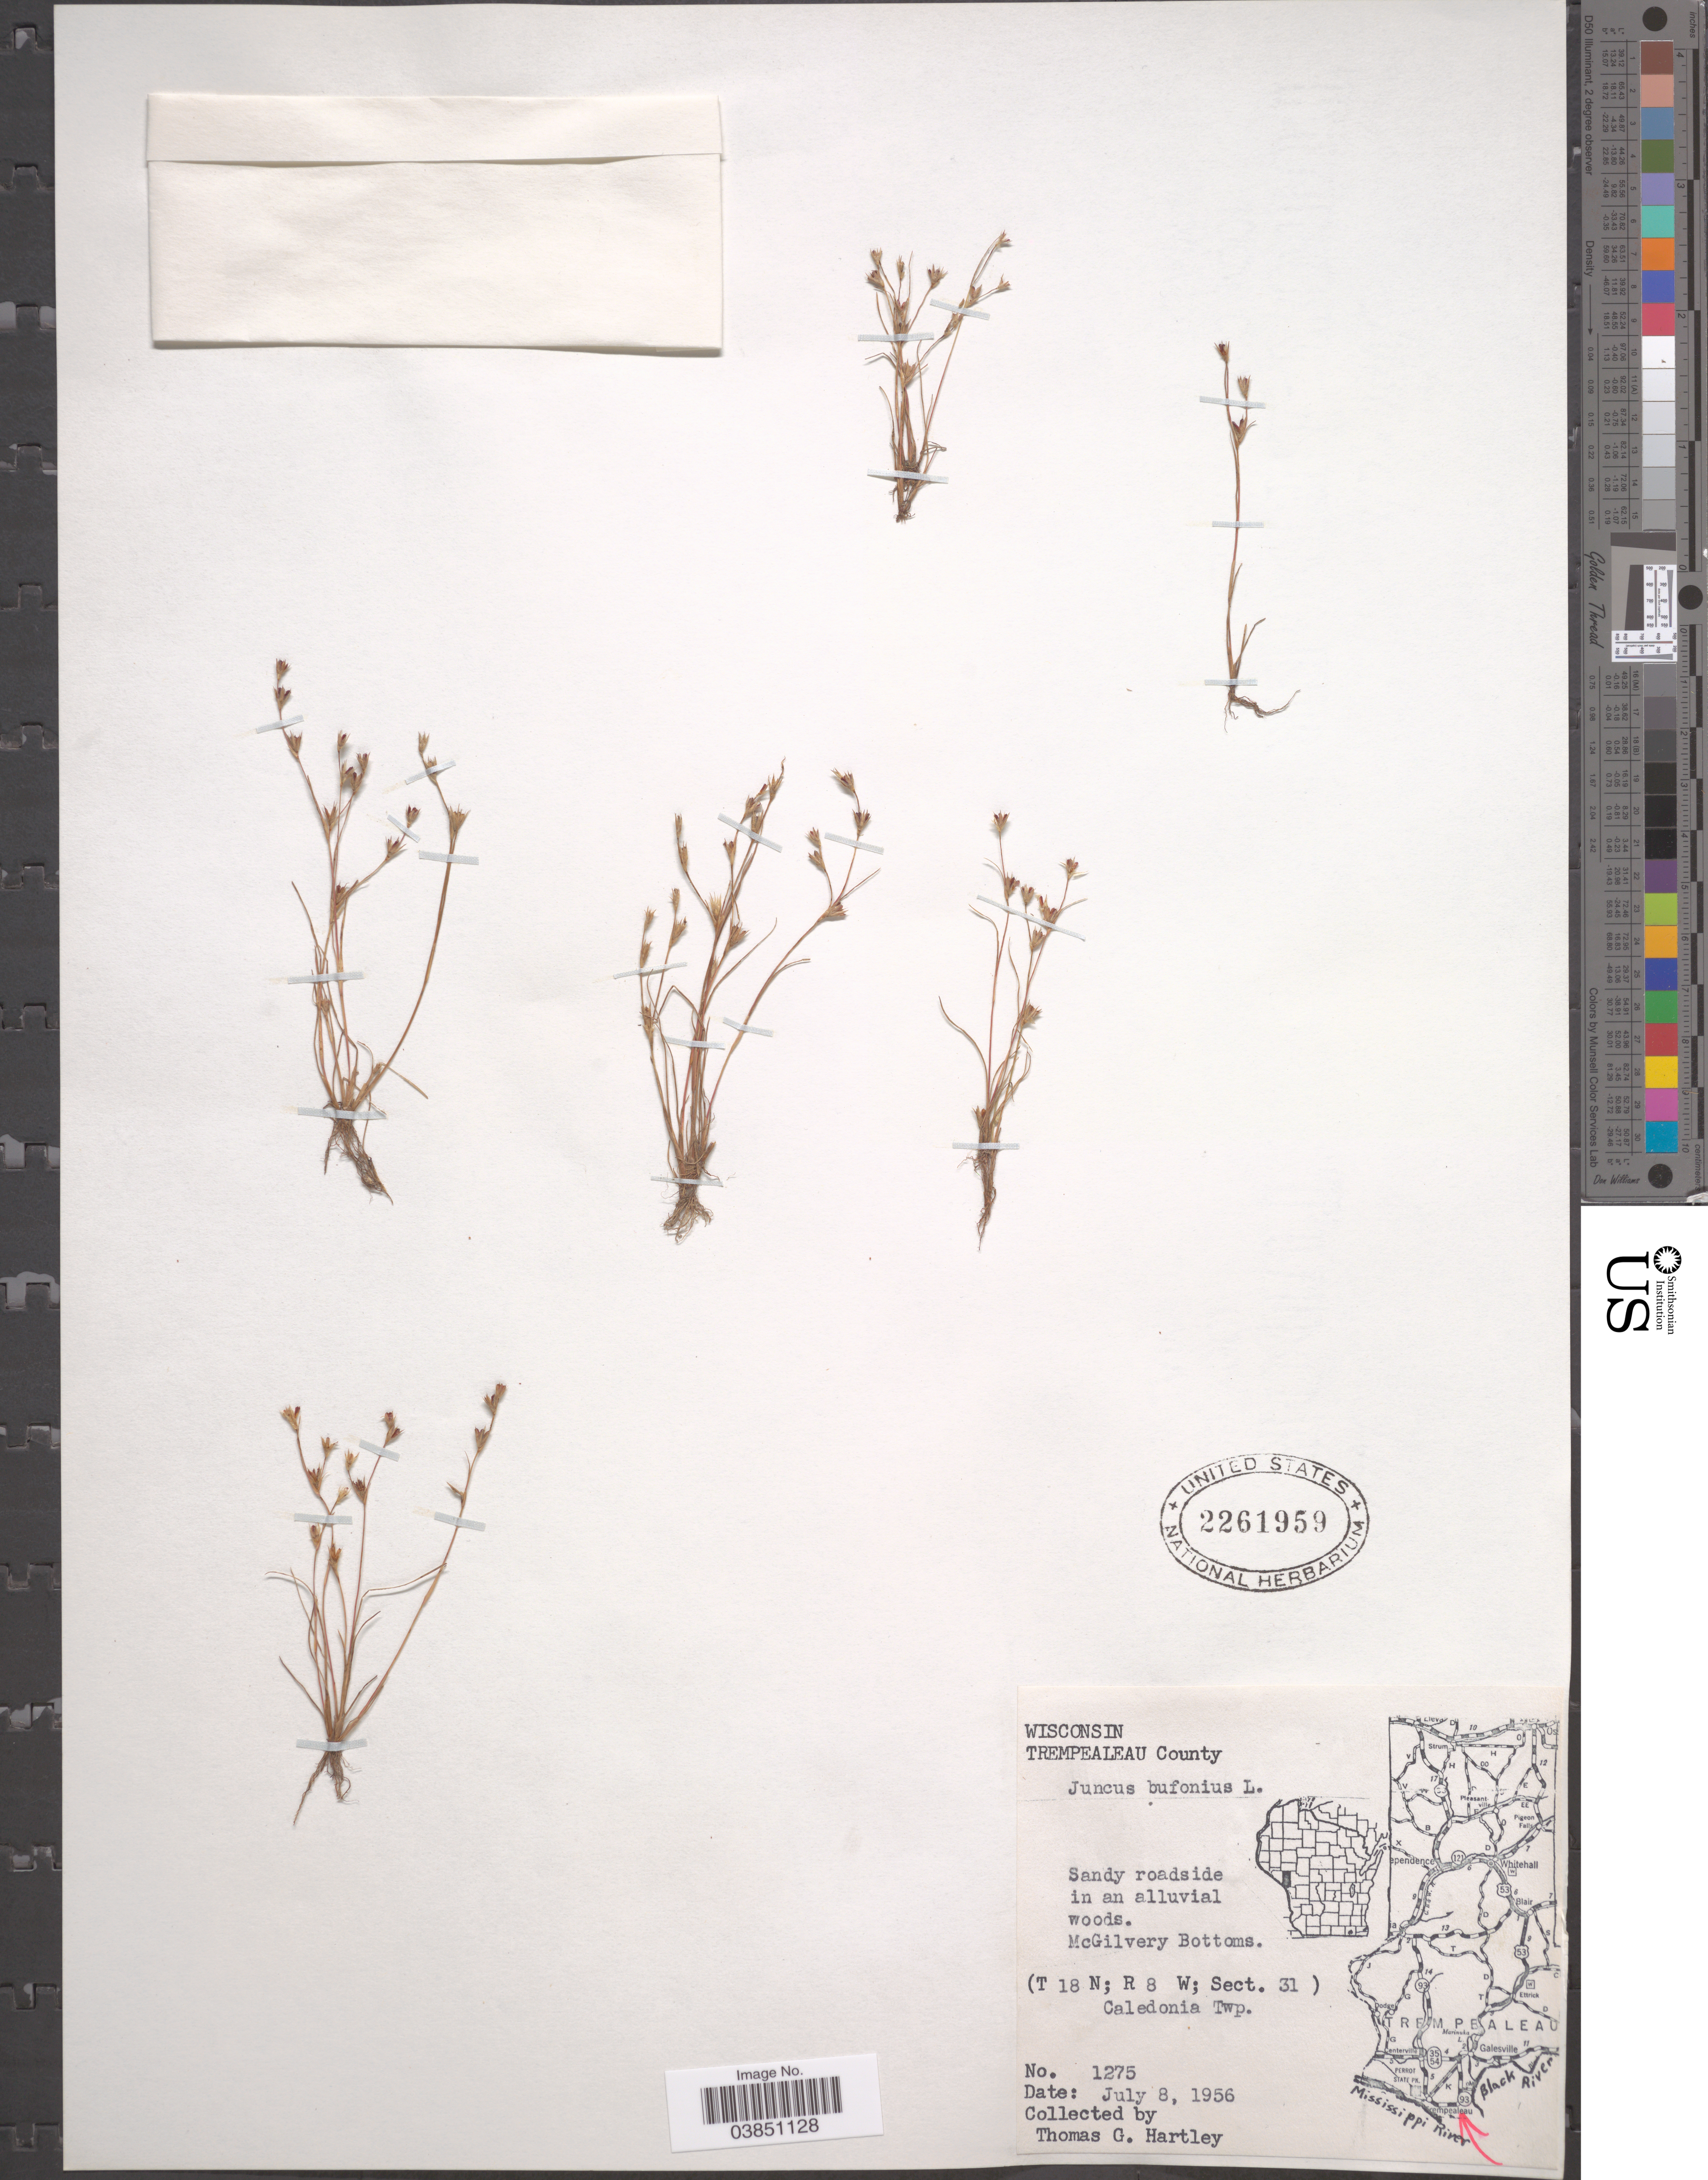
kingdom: Plantae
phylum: Tracheophyta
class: Liliopsida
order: Poales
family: Juncaceae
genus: Juncus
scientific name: Juncus bufonius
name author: L.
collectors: T. G. Hartley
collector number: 1275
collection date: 1956-07-08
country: United States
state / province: Wisconsin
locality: Trempealeau County. McGilvery Bottoms. (T 18 N; R 8 W; Sect. 31) Caledonia Twp.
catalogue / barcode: US 2261959